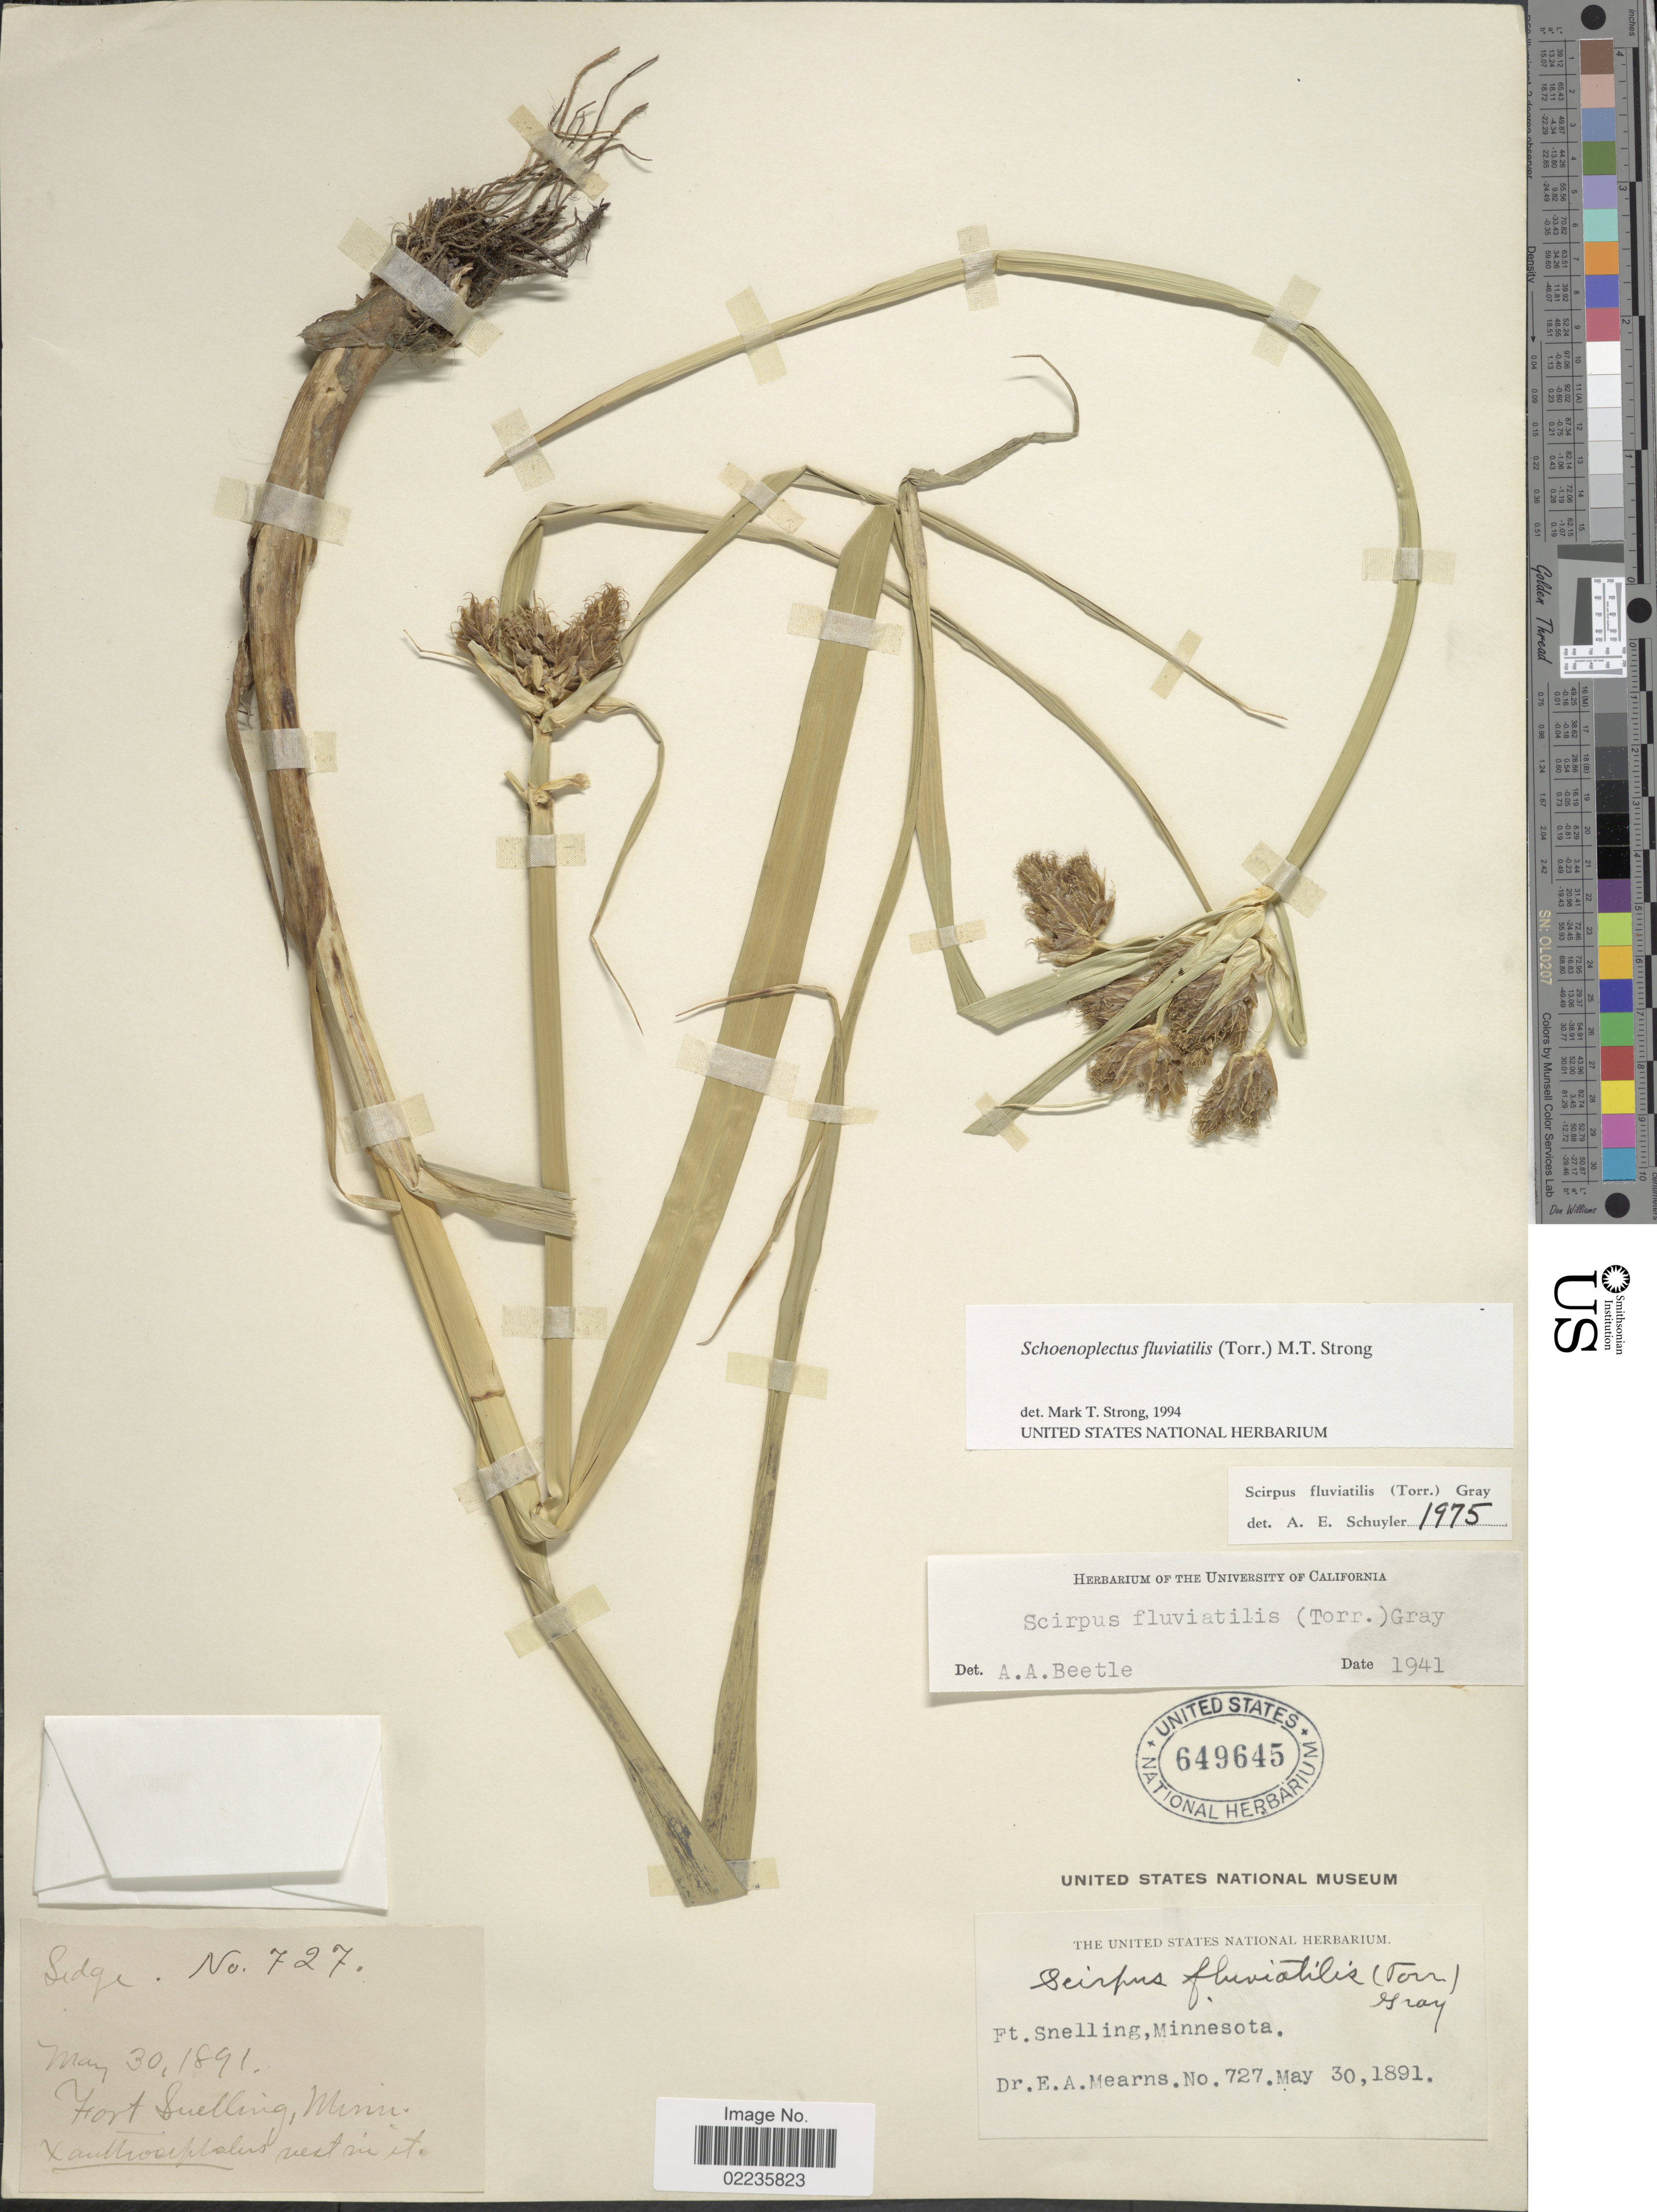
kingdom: Plantae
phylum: Tracheophyta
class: Liliopsida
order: Poales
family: Cyperaceae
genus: Bolboschoenus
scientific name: Bolboschoenus fluviatilis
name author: (Torr.) Soják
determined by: Strong, M. T., (US), Smithsonian Institution - National Museum of Natural History (UNITED STATES)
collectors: E. A. Mearns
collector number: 727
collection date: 1891-05-30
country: United States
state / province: Minnesota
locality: Fort Snelling,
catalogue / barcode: US 649645